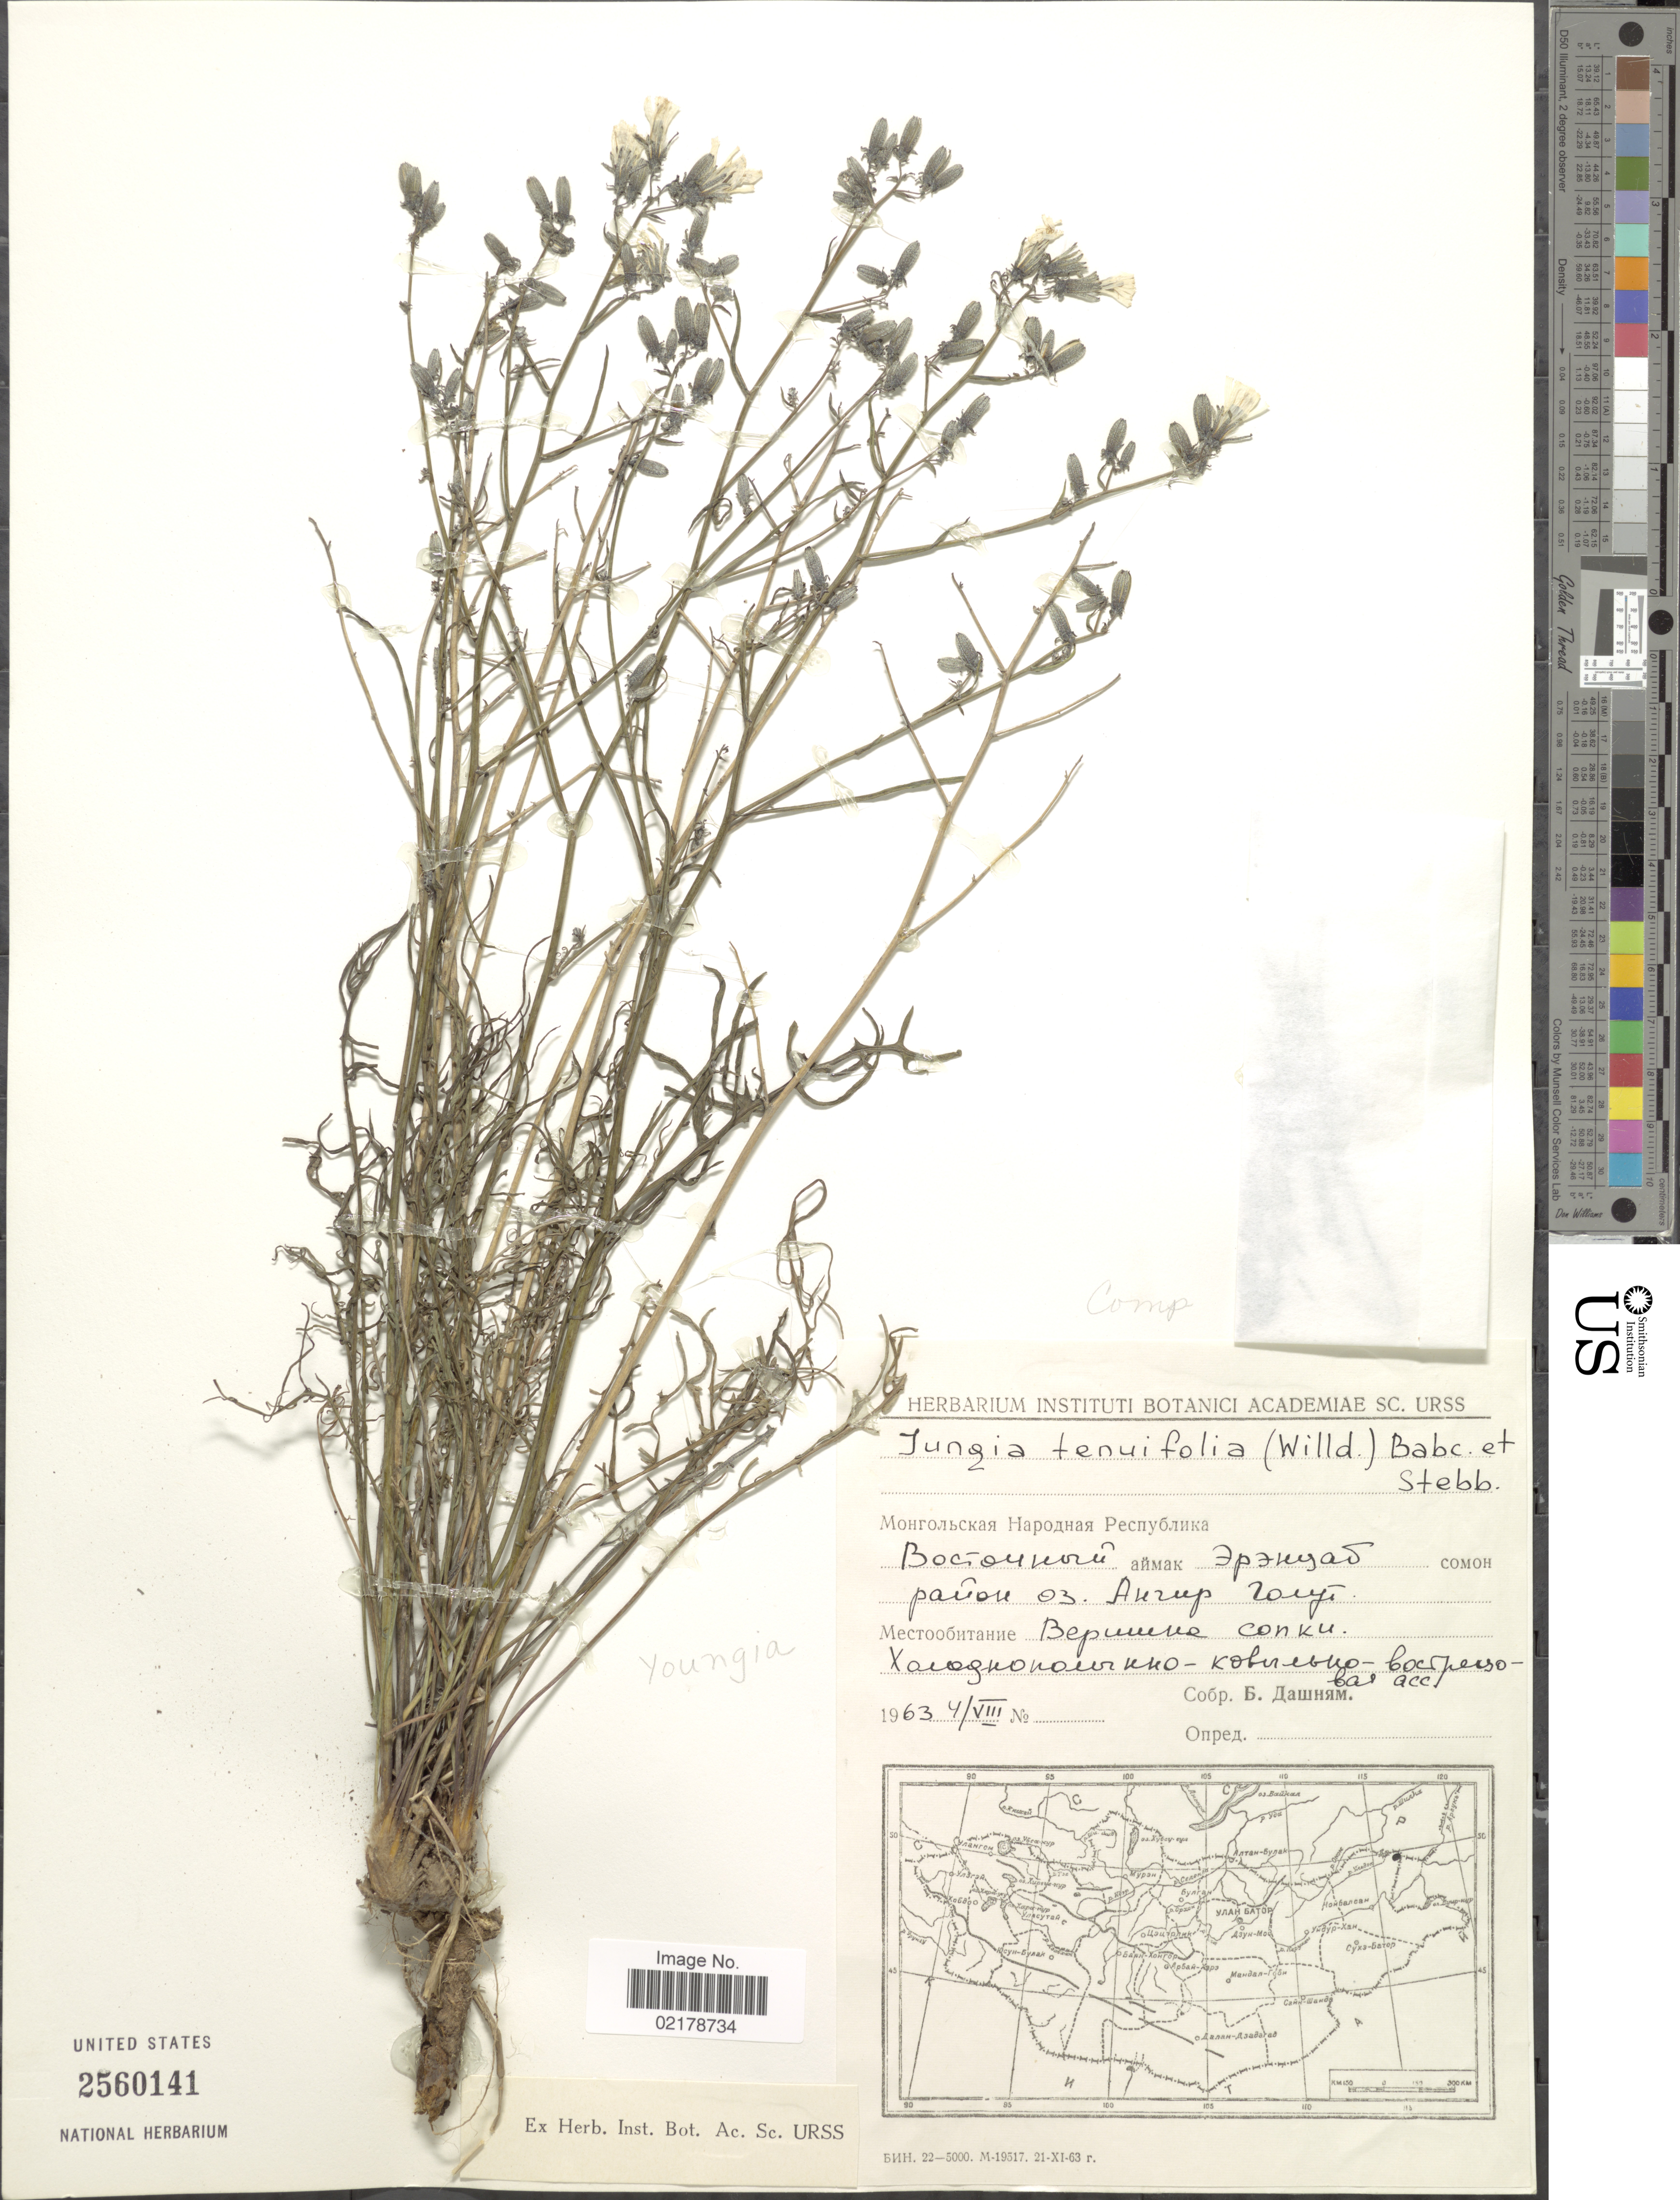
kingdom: Plantae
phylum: Tracheophyta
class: Magnoliopsida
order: Asterales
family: Asteraceae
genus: Crepidiastrum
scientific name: Crepidiastrum tenuifolium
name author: (Willd.) Sennikov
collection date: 1963-08-04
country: Mongolia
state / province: Dornod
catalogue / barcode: US 2560141